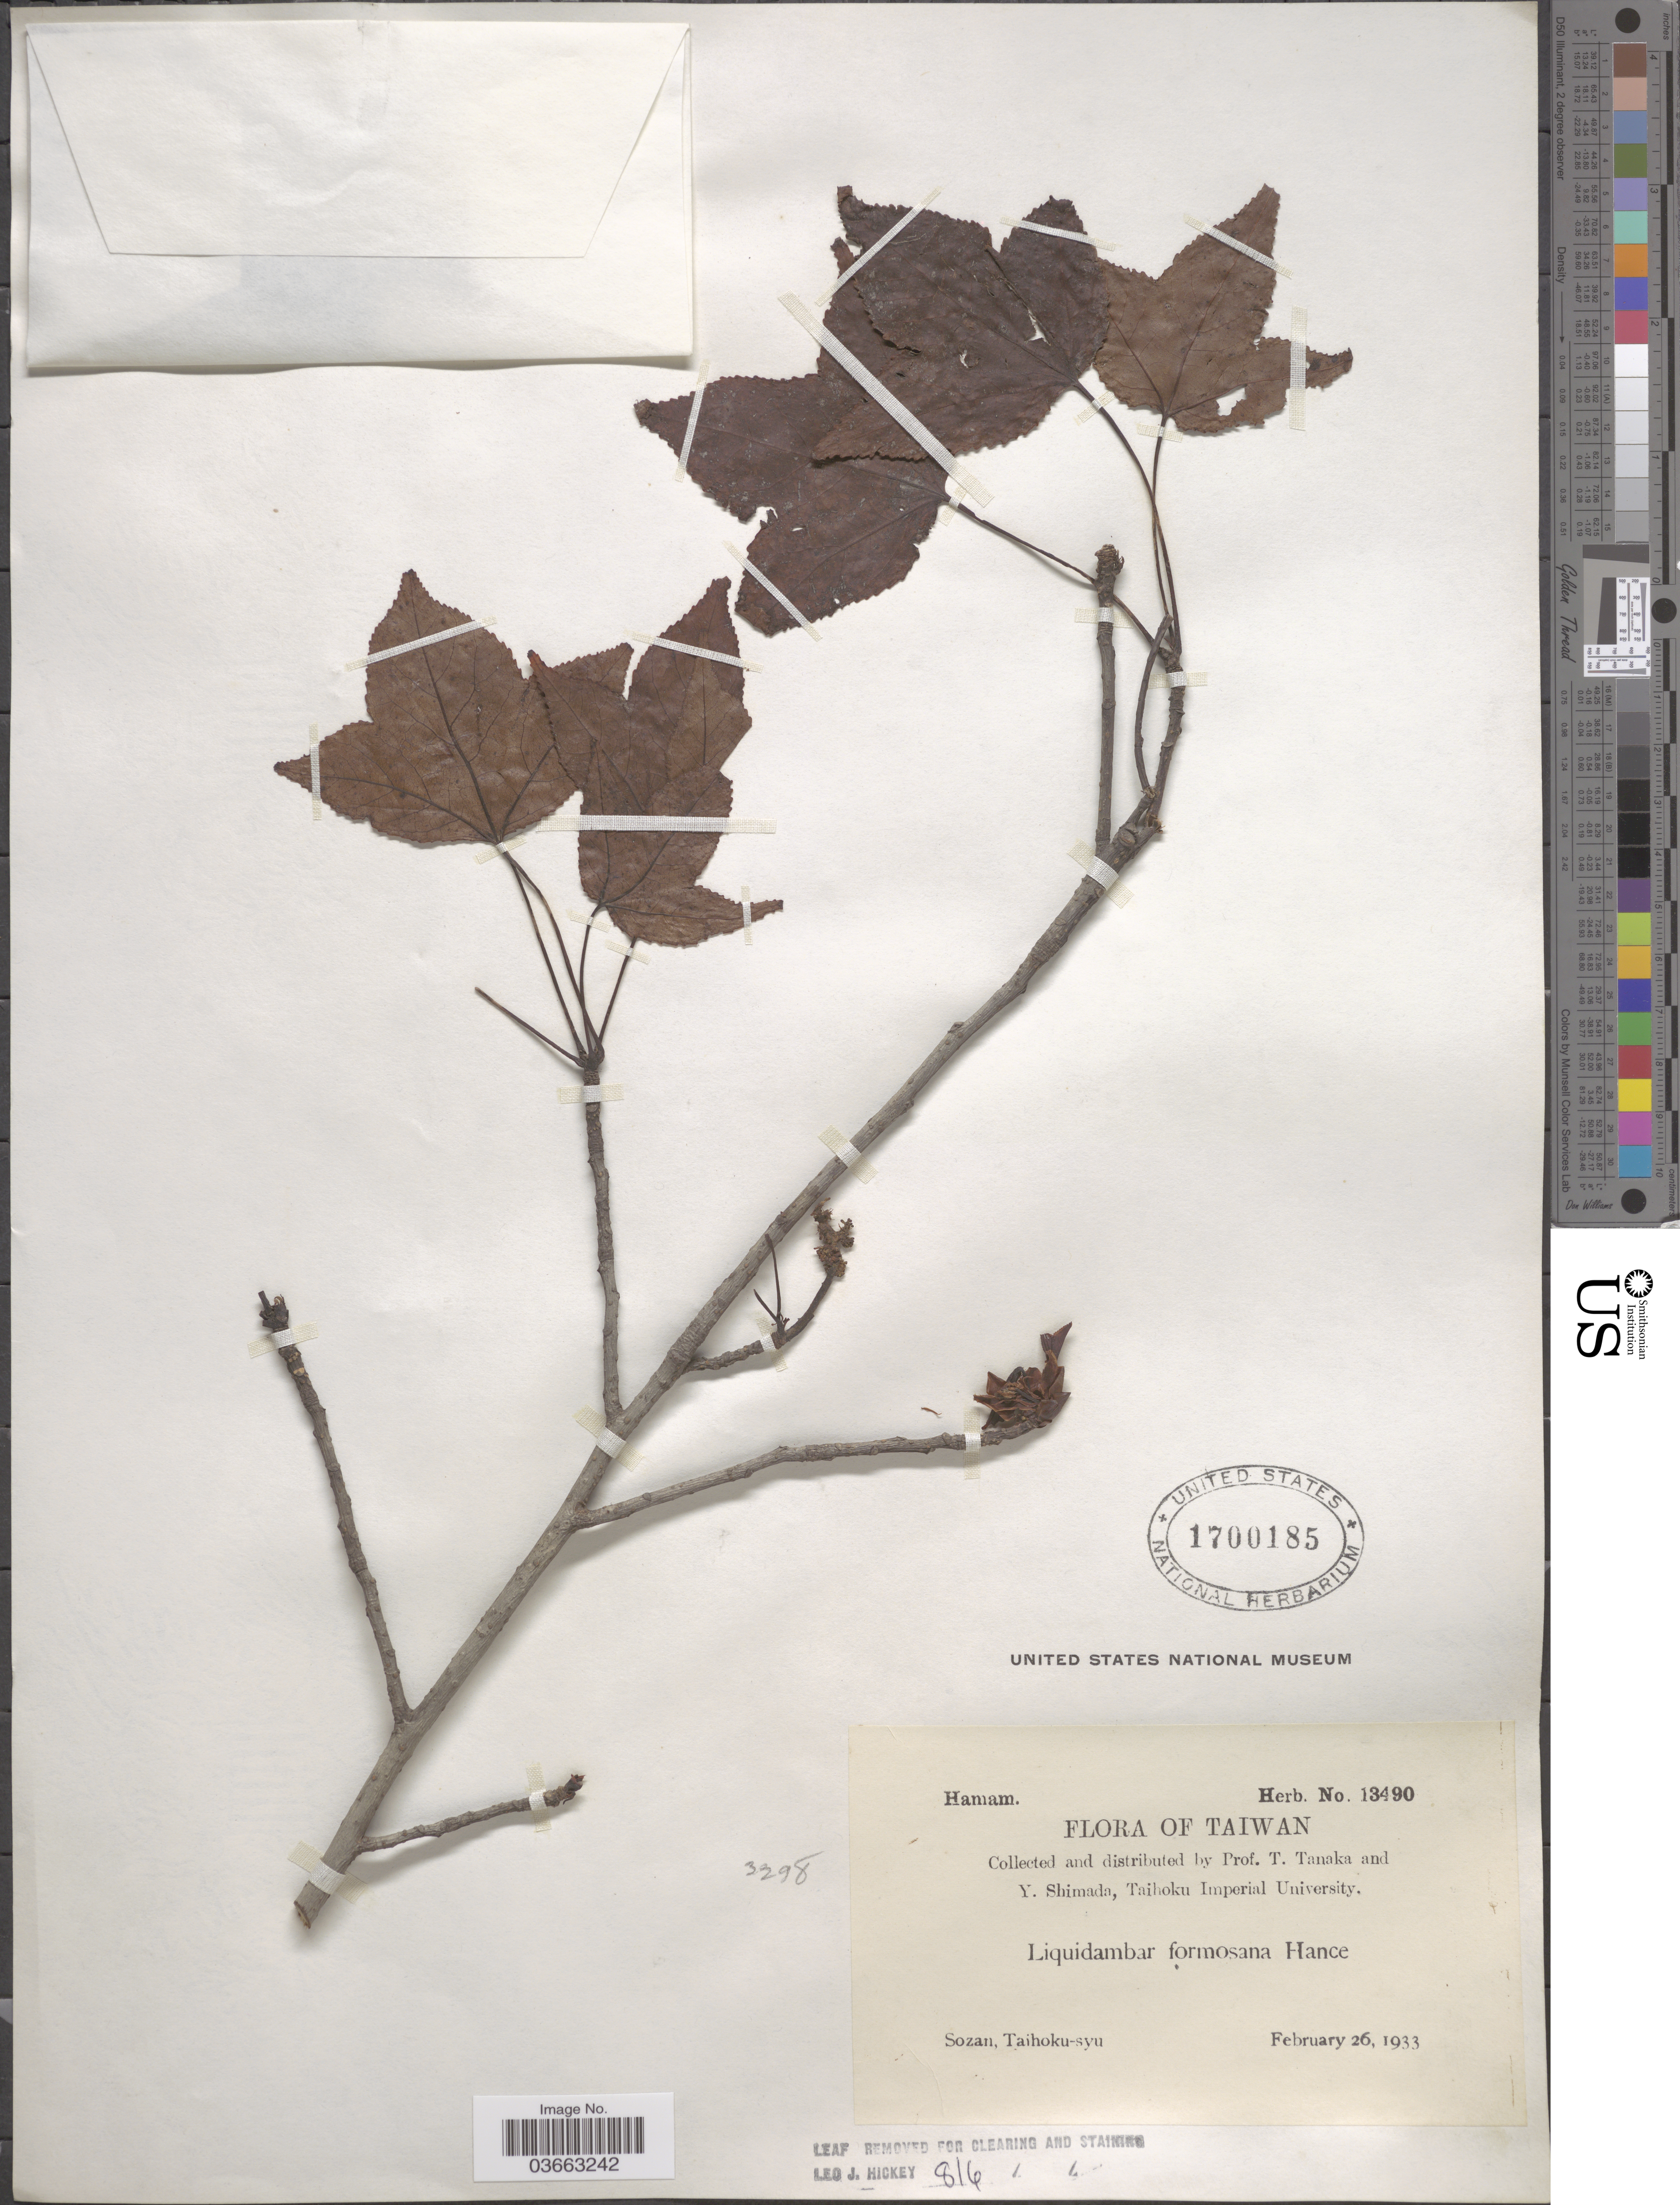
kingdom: Plantae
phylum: Tracheophyta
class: Magnoliopsida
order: Saxifragales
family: Altingiaceae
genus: Liquidambar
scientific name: Liquidambar formosana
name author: Hance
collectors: T. Tanaka & Y. Shimada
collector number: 13490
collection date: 1933-02-26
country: Taiwan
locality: Sozan, Taihoku-syu.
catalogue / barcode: US 1700185